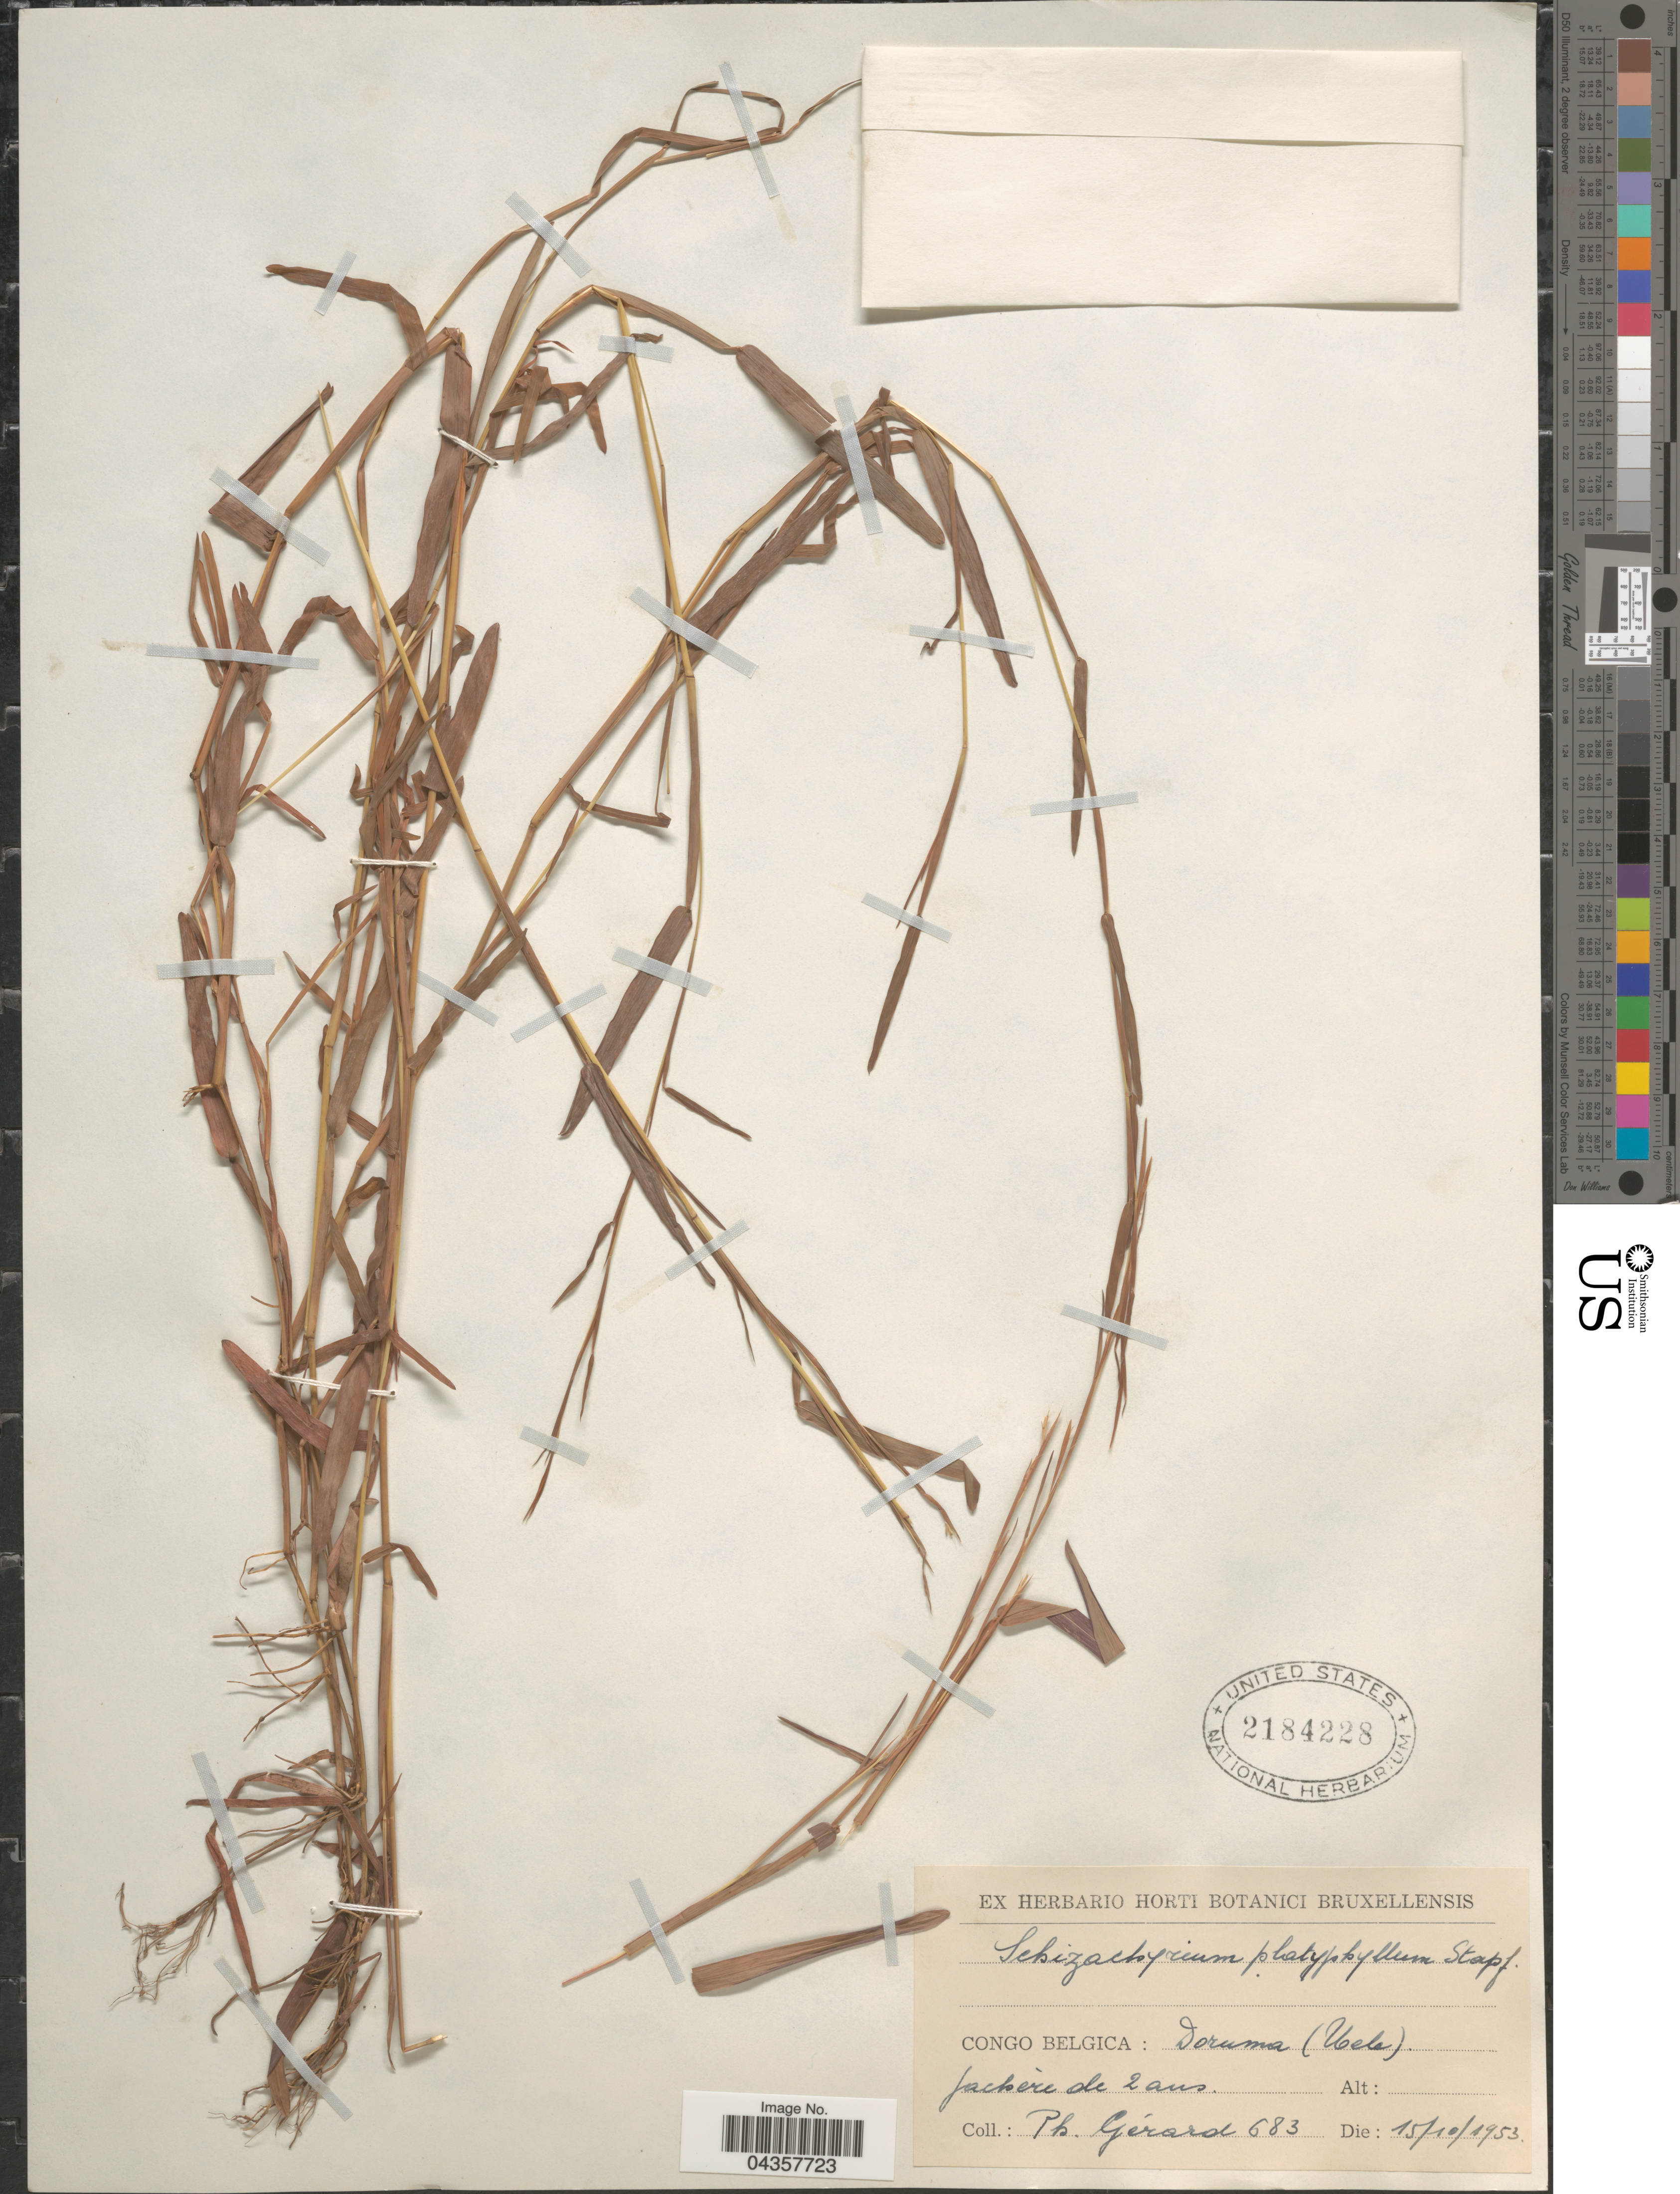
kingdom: Plantae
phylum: Tracheophyta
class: Liliopsida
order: Poales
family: Poaceae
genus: Schizachyrium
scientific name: Schizachyrium platyphyllum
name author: (Franch.) Stapf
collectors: P. Gerard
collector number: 683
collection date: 1953-10-15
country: Congo, Democratic Republic of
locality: Congo Belgica: Doruma (Uela).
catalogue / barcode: US 2184228